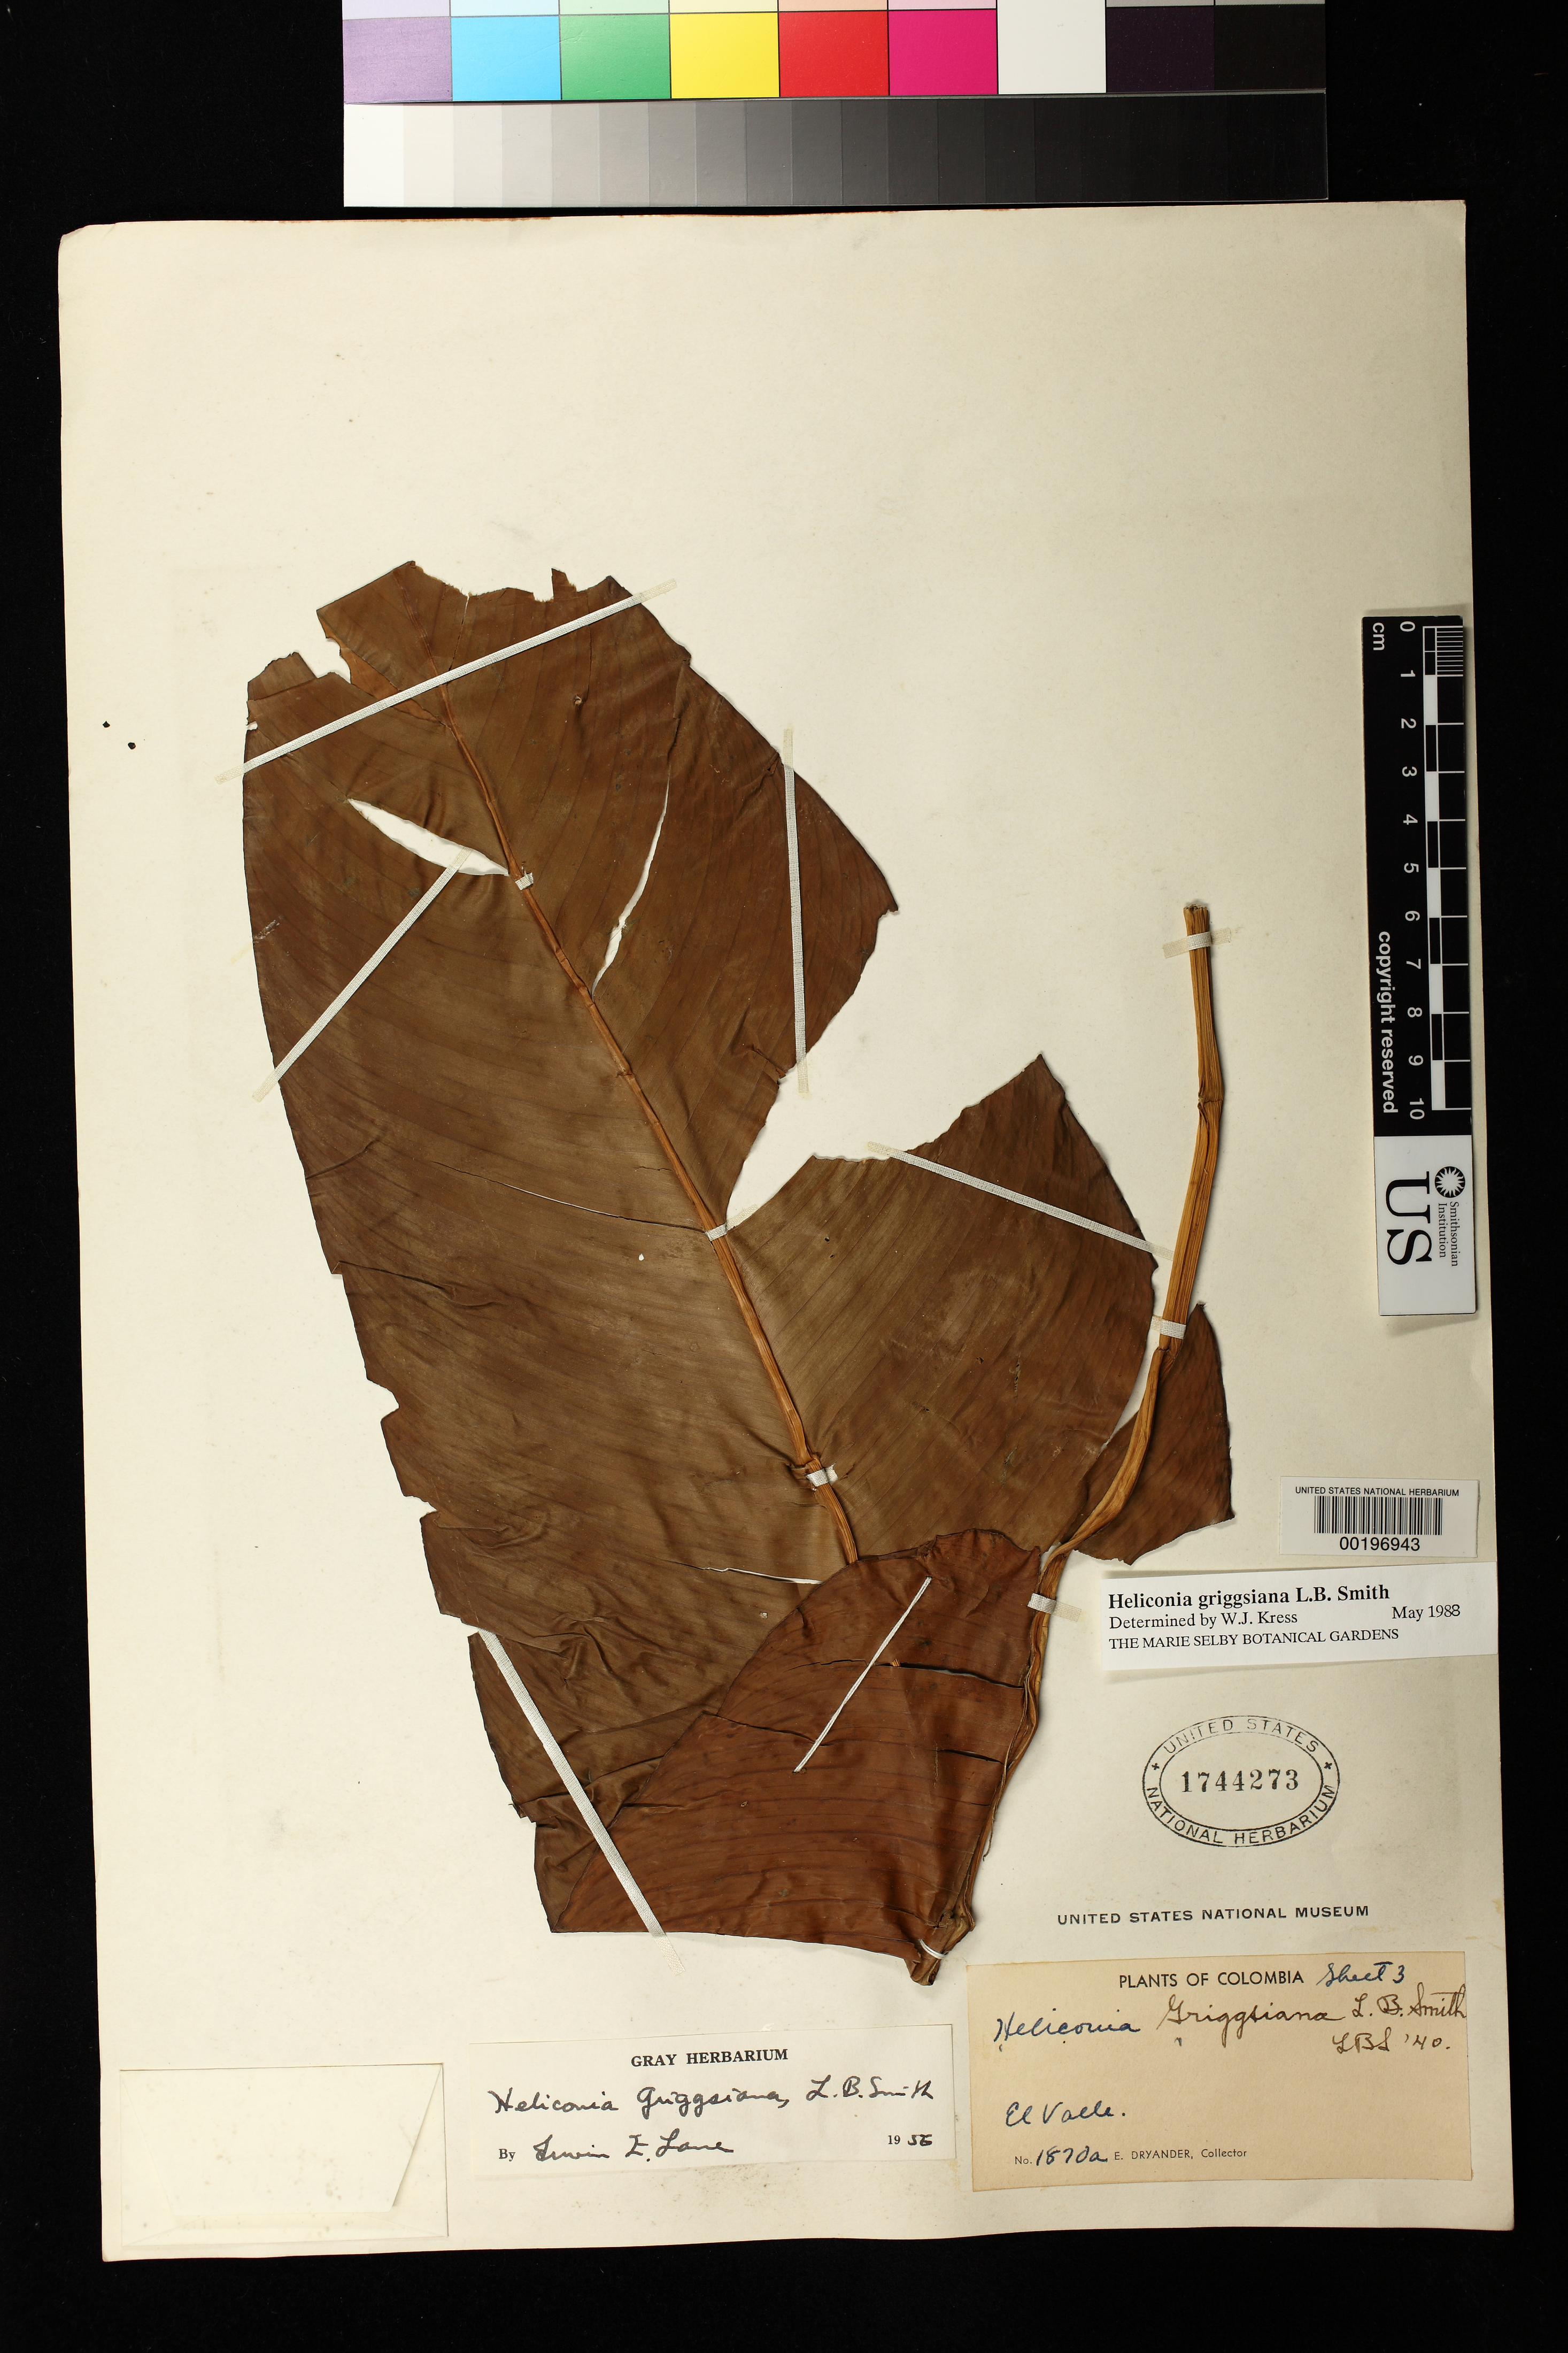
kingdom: Plantae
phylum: Tracheophyta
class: Liliopsida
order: Zingiberales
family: Heliconiaceae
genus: Heliconia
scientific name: Heliconia griggsiana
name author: L.B. Sm.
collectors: E. I. Dryander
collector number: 1870a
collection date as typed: Mar 1936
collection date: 1936-03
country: Colombia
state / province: Valle del Cauca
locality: Las Nieves, Cord. Occ.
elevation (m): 1400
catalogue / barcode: US 1744273